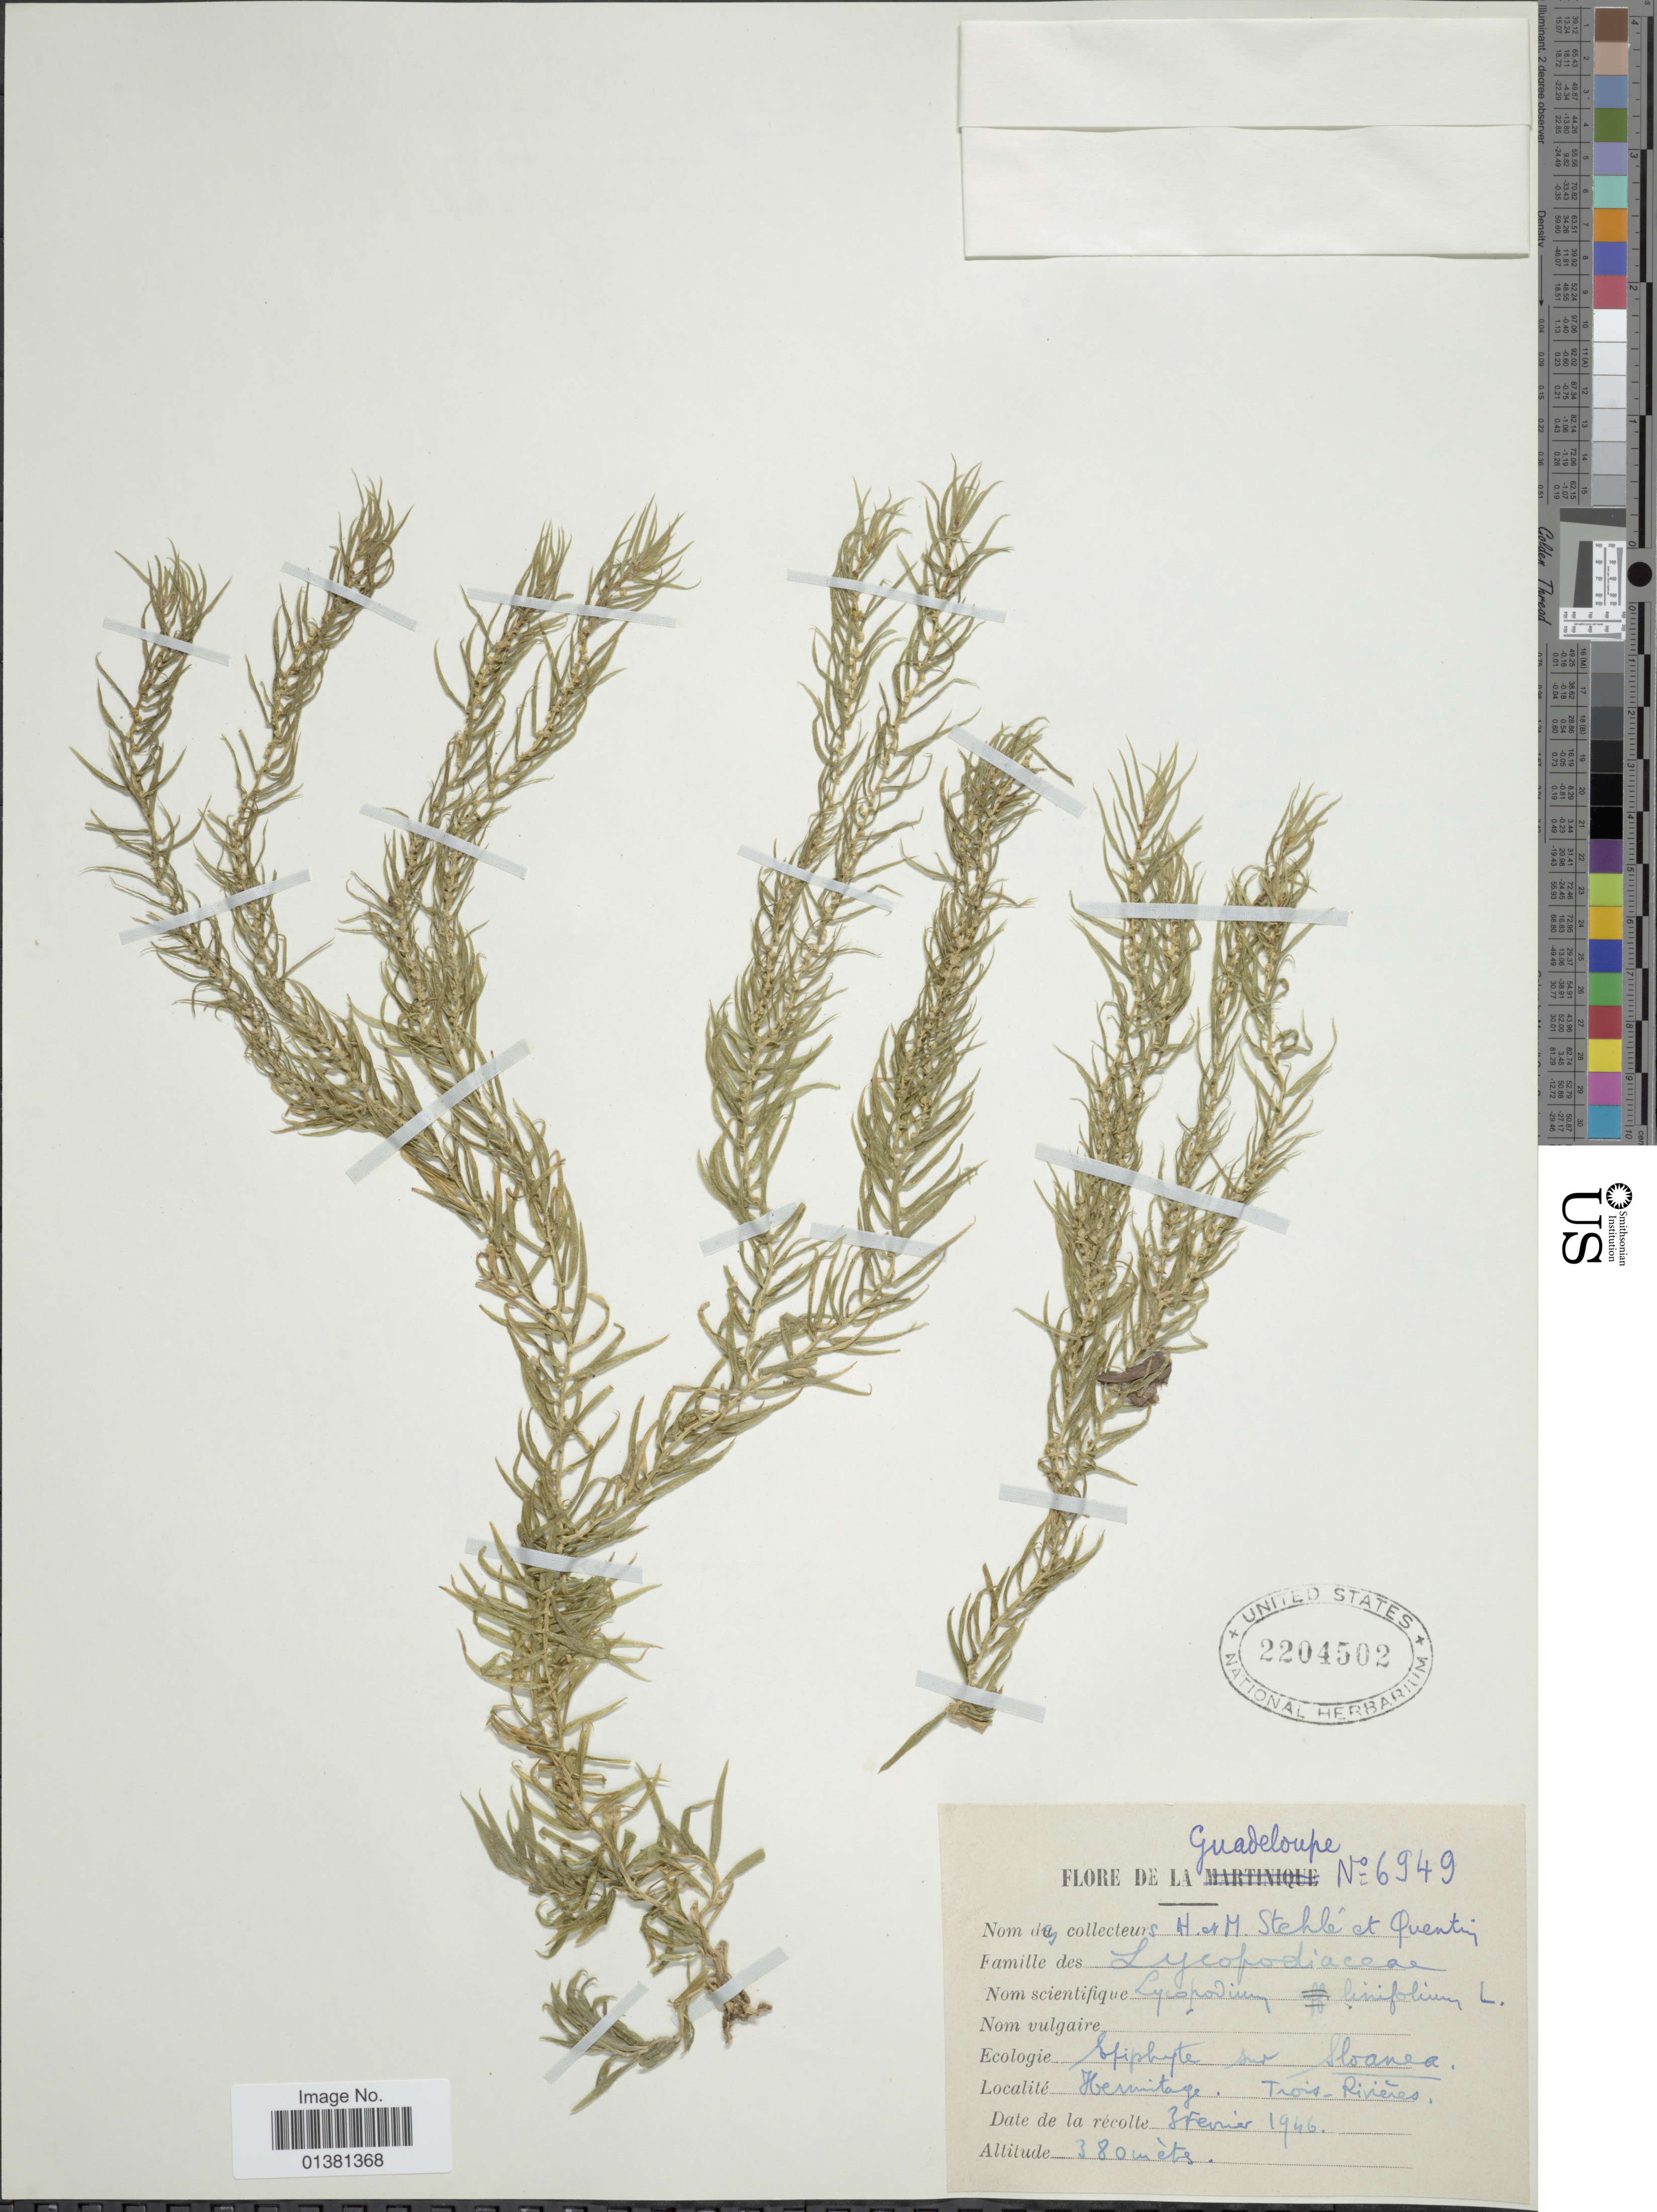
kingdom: Plantae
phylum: Tracheophyta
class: Lycopodiopsida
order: Lycopodiales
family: Lycopodiaceae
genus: Phlegmariurus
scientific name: Phlegmariurus linifolius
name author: (L.) B. Øllg.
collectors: H. Stehlé, M. Stehlé & -. Quentin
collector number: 6949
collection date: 1946-02-03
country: Guadeloupe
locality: Hermitage, Trois-Rivieres.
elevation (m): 380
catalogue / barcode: US 2204502